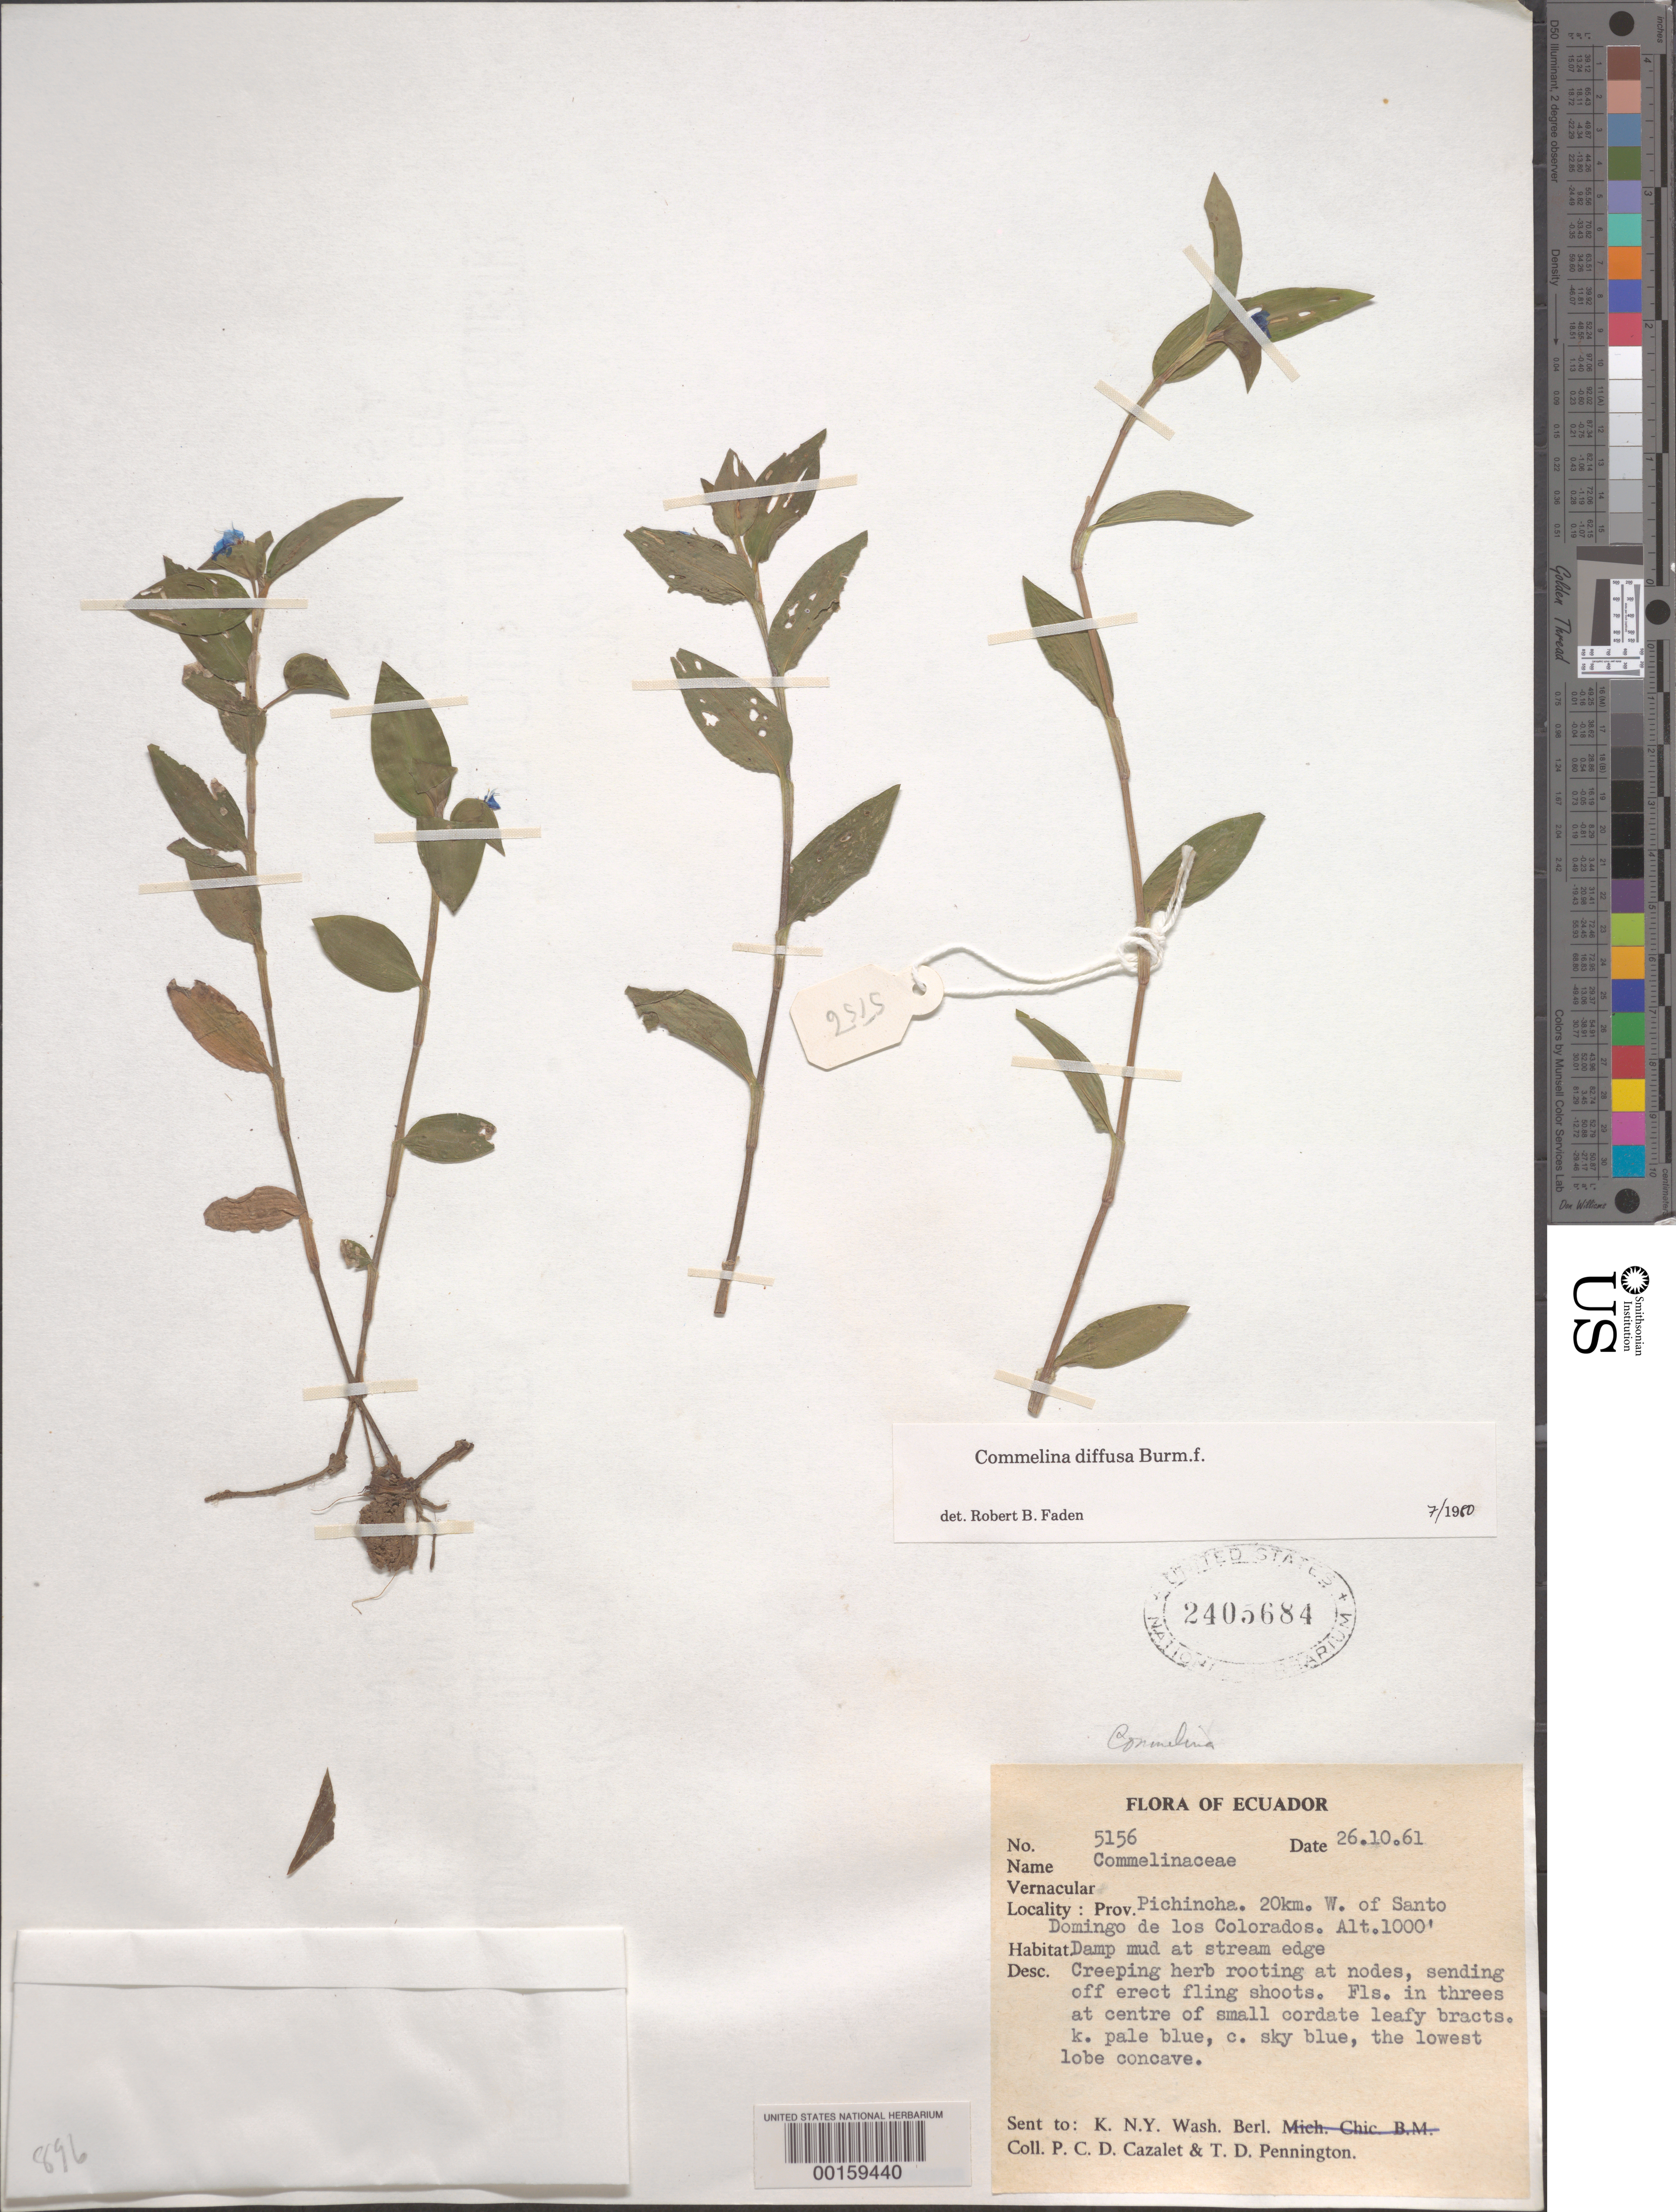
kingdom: Plantae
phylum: Tracheophyta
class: Liliopsida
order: Commelinales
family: Commelinaceae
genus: Commelina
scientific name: Commelina diffusa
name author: Burm. f.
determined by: Faden, Robert B., (US), Smithsonian Institution - National Museum of Natural History (UNITED STATES)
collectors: P. Cazalet & T. D. Pennington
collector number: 5156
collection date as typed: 26 Oct 1961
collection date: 1961-10-26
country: Ecuador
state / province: Pichincha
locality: W of Santo Domingo de los Colorados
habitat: Damp mud; stream edge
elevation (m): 305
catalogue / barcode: US 2405684